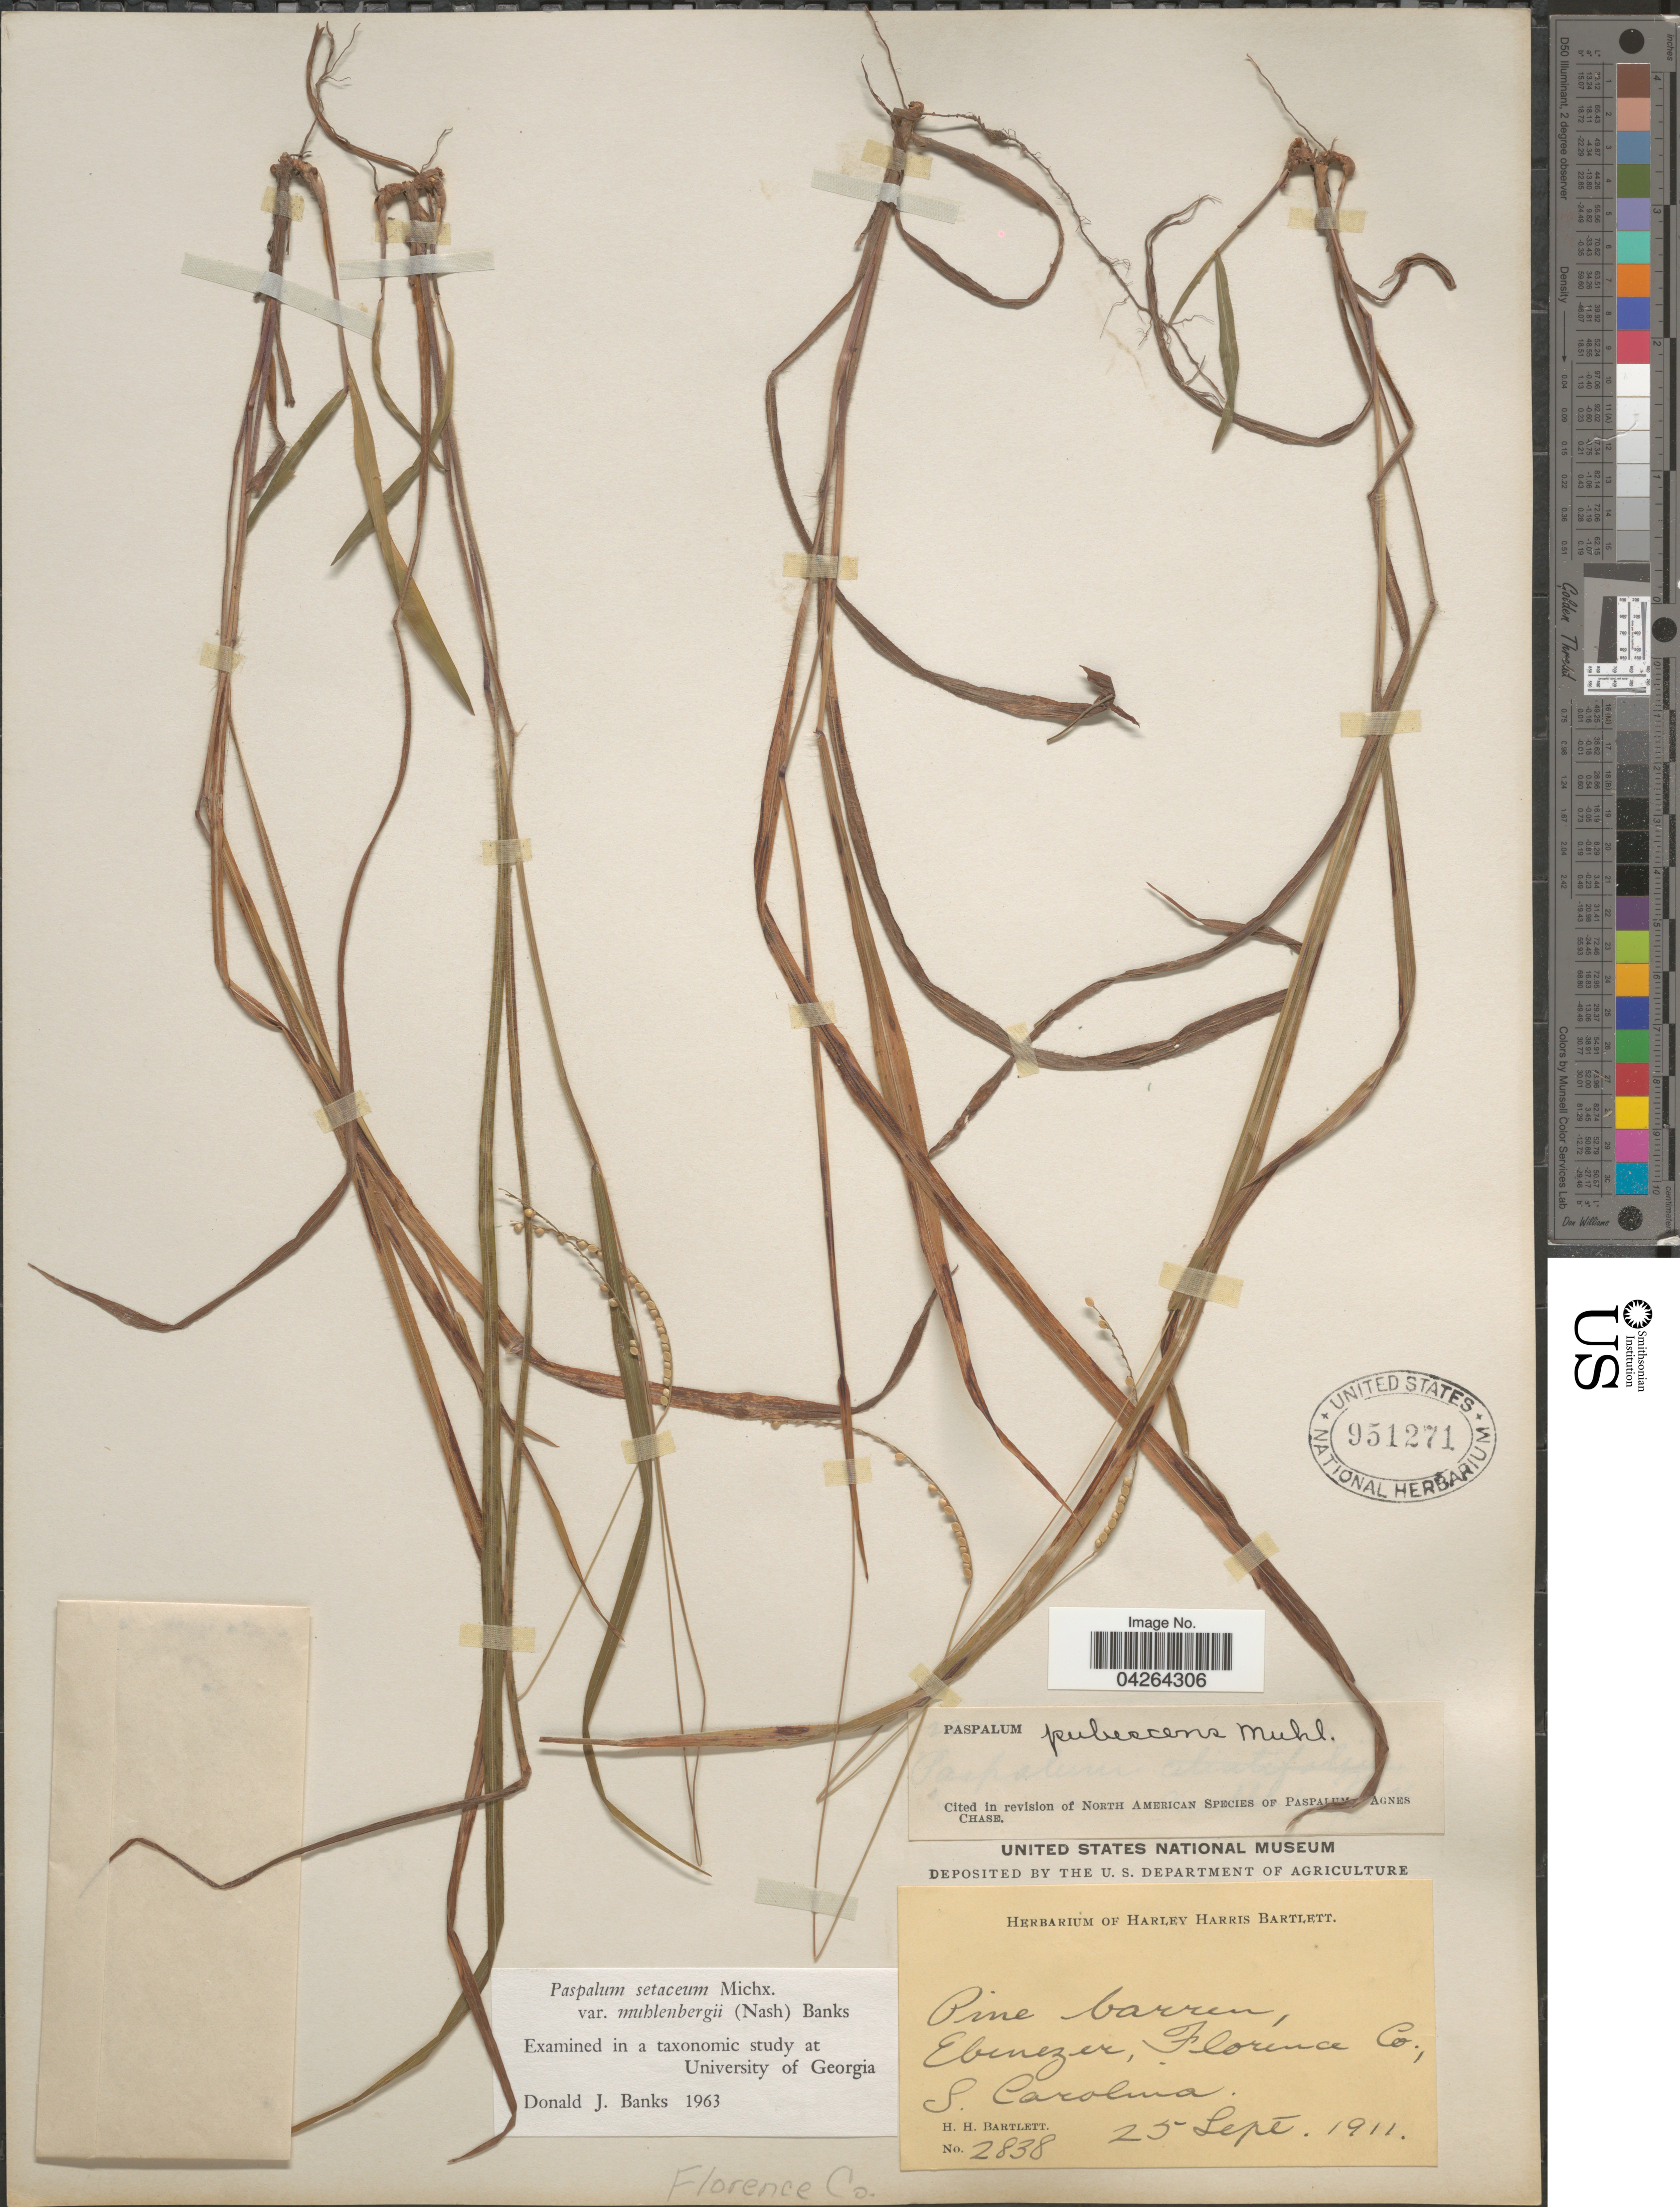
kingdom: Plantae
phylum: Tracheophyta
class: Liliopsida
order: Poales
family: Poaceae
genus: Paspalum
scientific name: Paspalum setaceum var. muhlenbergii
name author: (Nash) D.J. Banks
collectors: H. H. Bartlett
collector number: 2838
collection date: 1911-09-25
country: United States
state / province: South Carolina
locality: Ebinezer, Florence Co., S. Carolina.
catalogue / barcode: US 951271